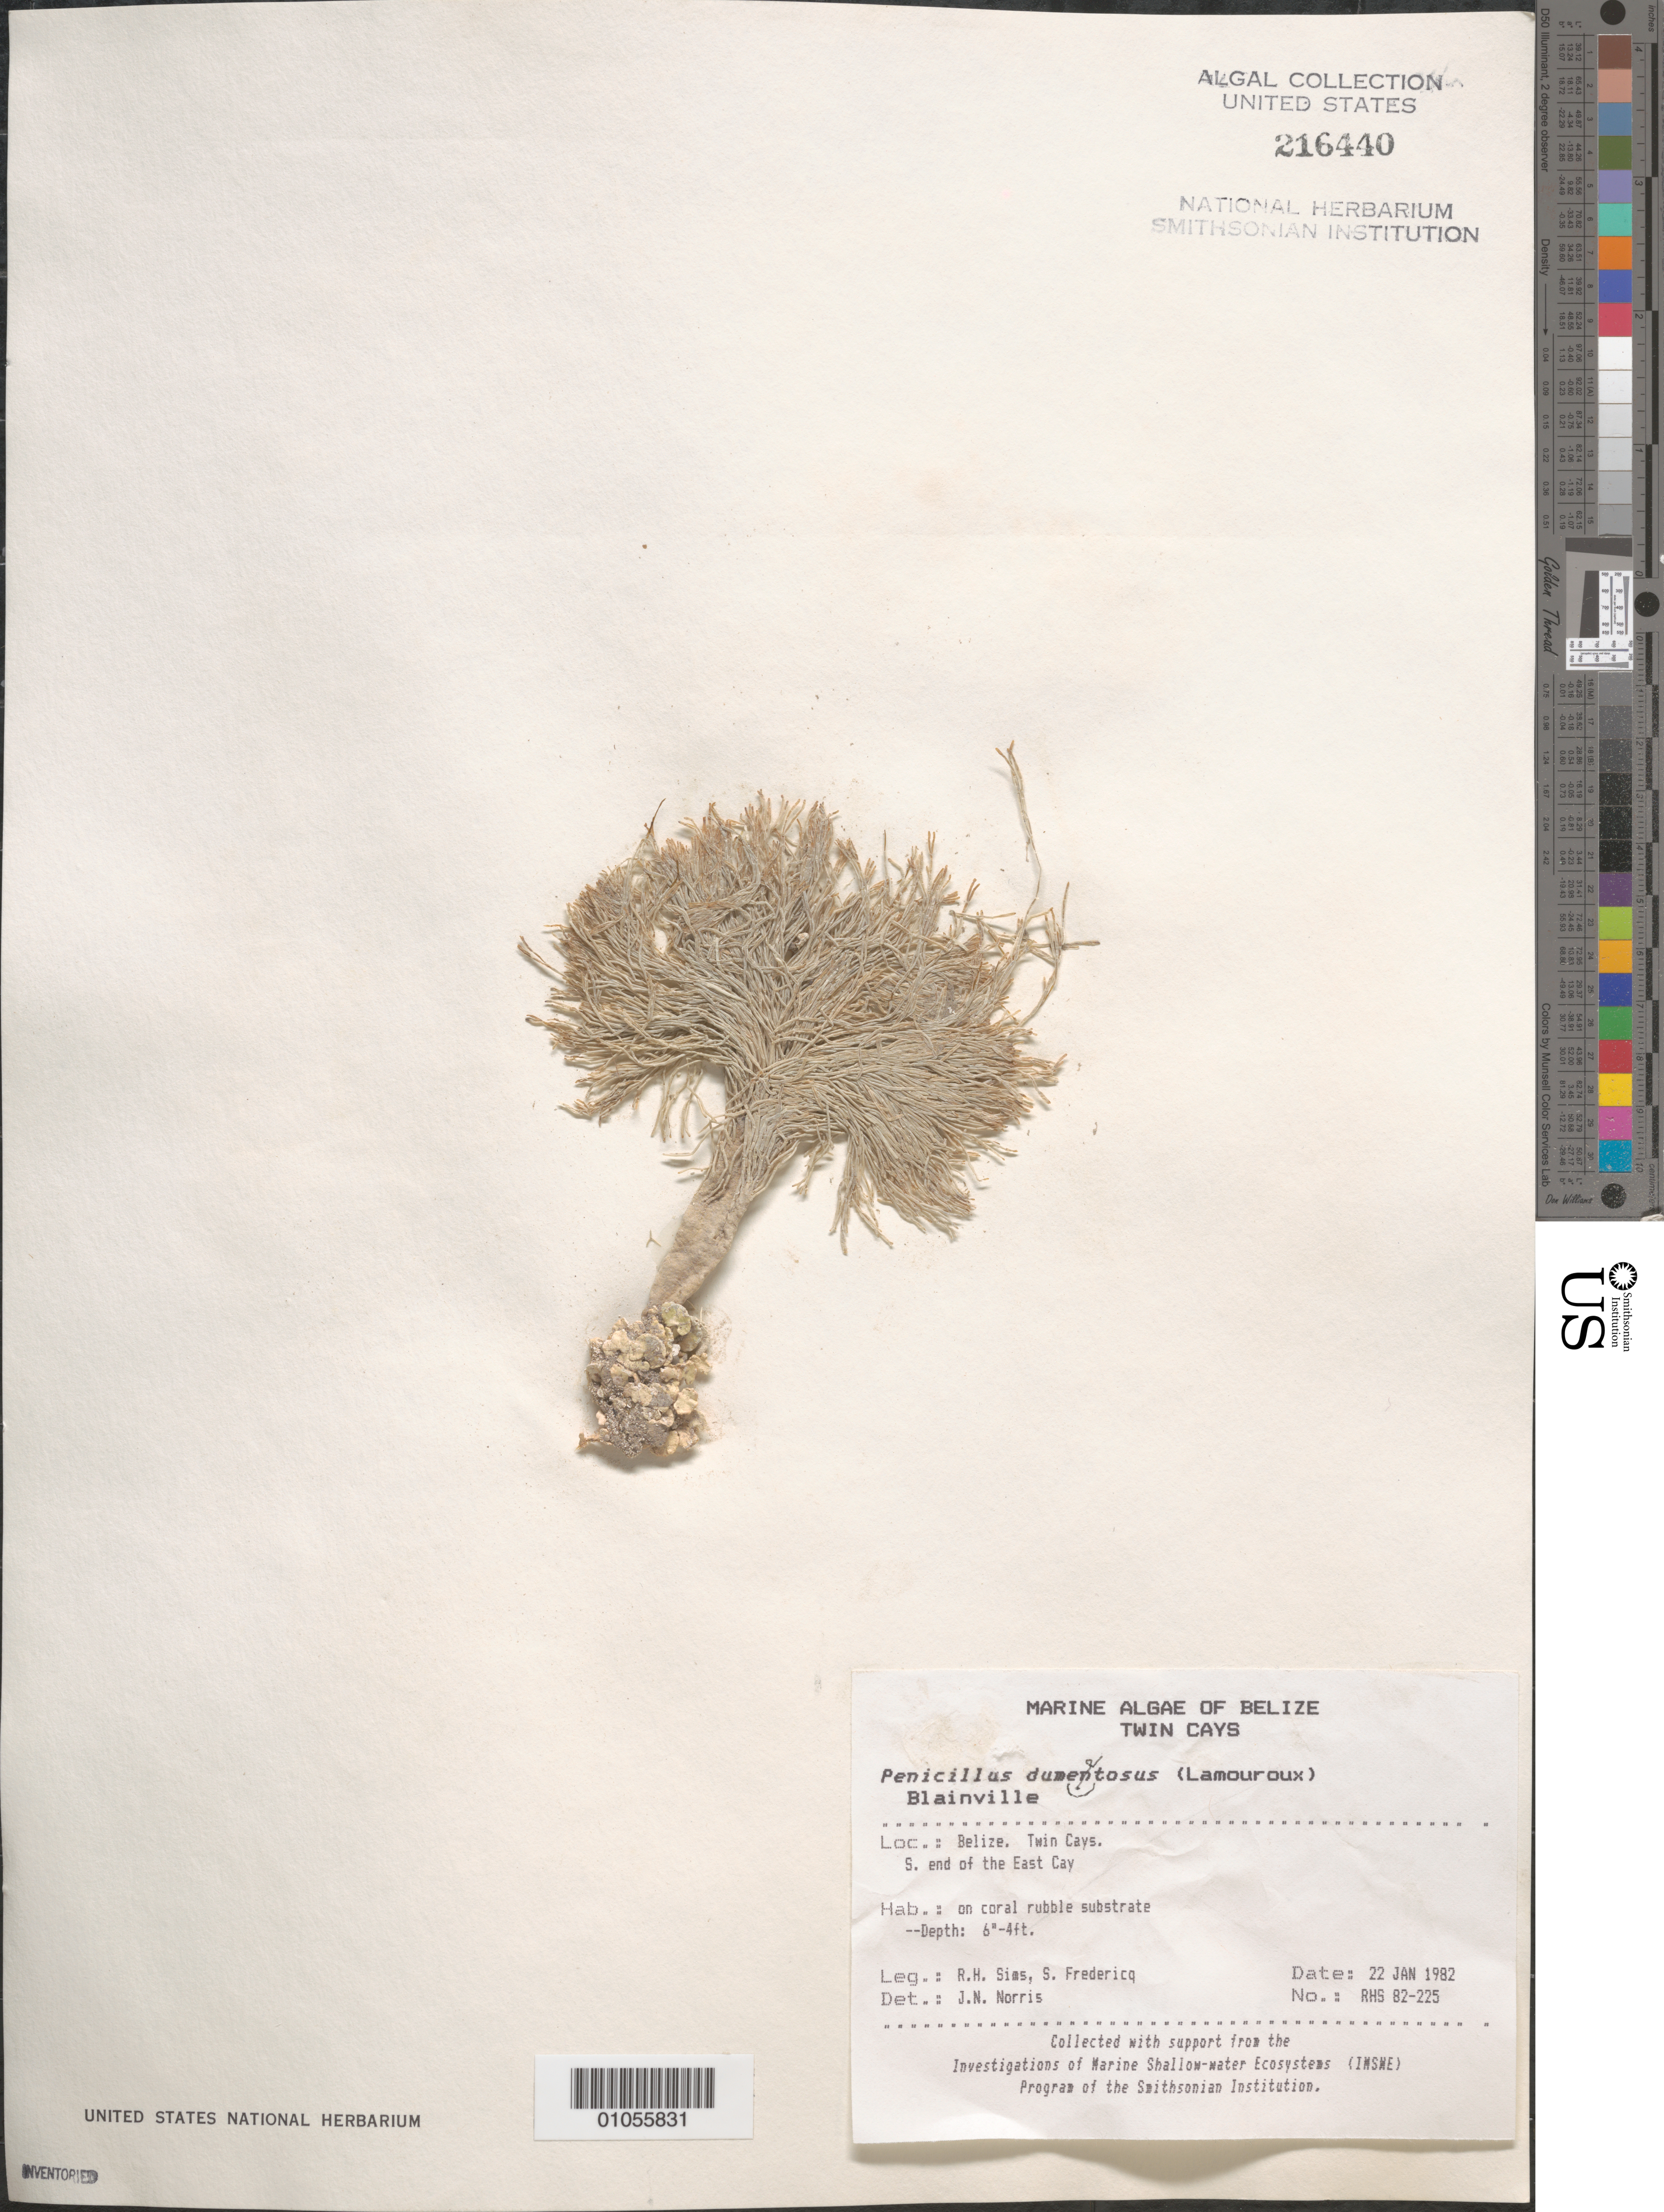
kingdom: Plantae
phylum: Chlorophyta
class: Ulvophyceae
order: Bryopsidales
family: Udoteaceae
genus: Penicillus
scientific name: Penicillus dumetosus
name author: (J.V.Lamouroux) Blainville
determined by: Norris, James N.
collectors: R. H. Sims & S. Fredericq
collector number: RHS 82-225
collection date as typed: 22 Jan 1982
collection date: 1982-01-22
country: Belize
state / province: Stann Creek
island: East Cay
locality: South end of the East Cay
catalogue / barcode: US 216440